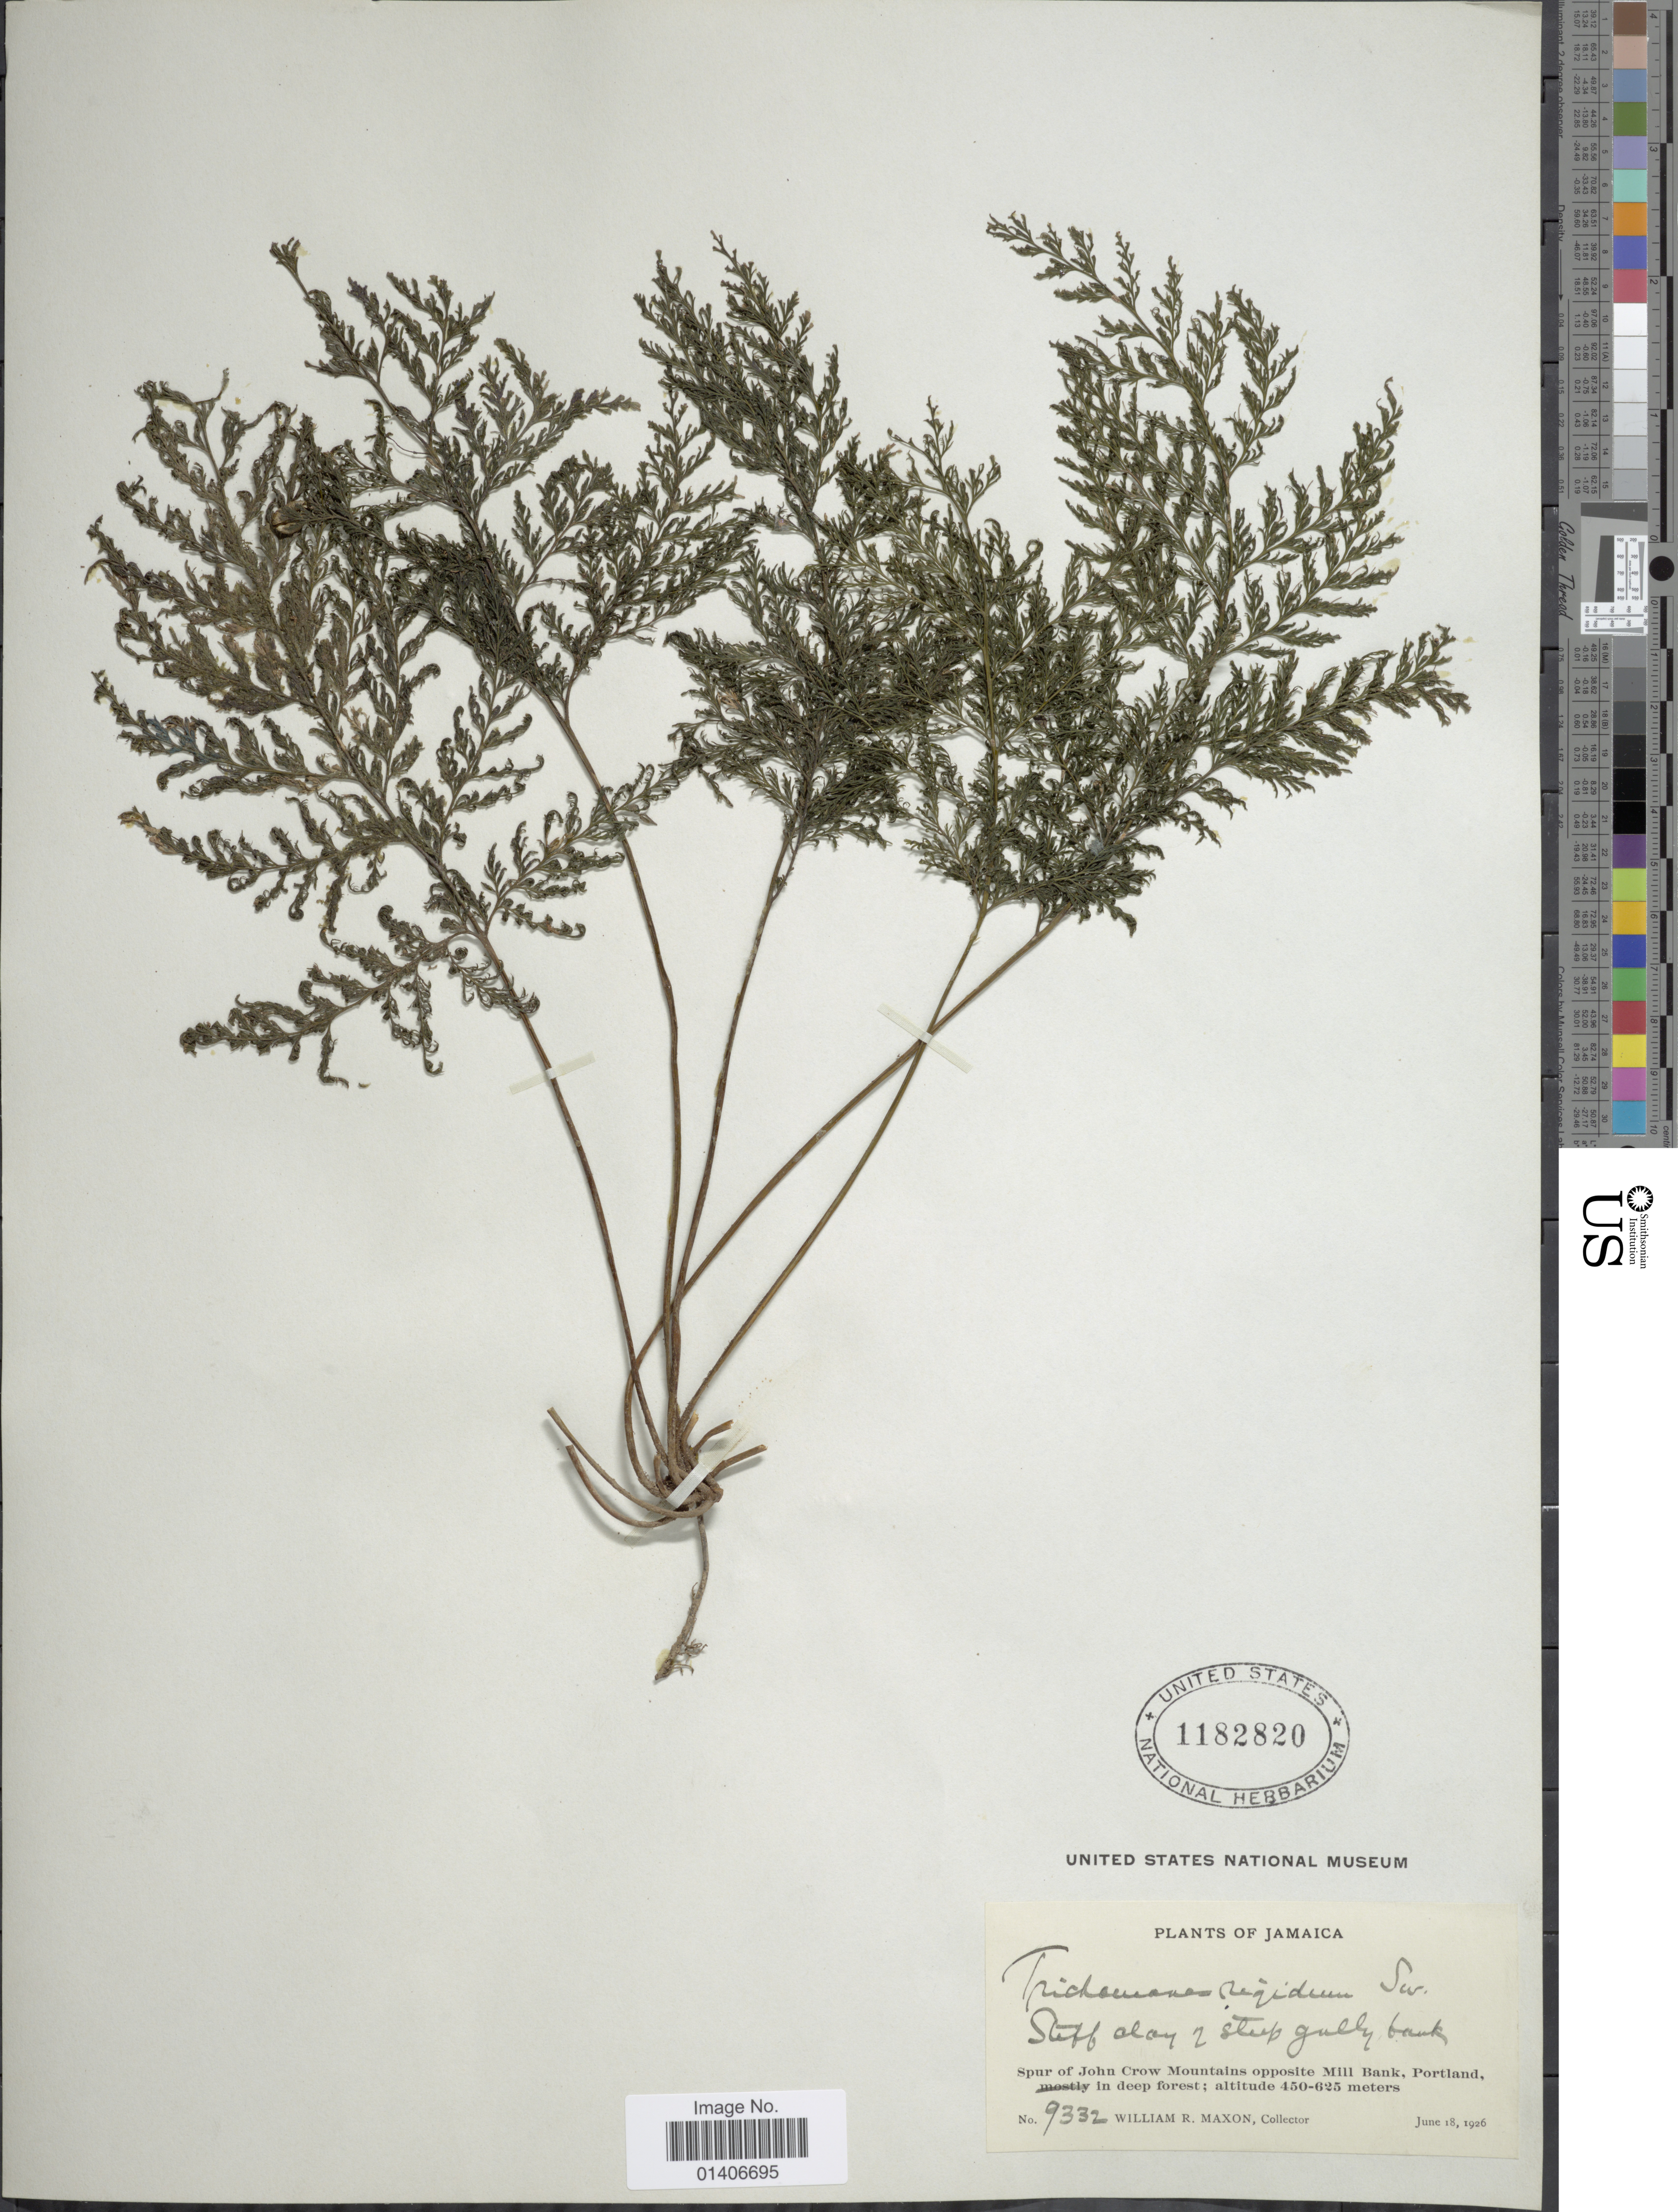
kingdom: Plantae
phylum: Tracheophyta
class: Polypodiopsida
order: Hymenophyllales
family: Hymenophyllaceae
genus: Abrodictyum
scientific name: Abrodictyum rigidum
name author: (Sw.) Ebihara & Dubuisson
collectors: W. R. Maxon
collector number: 9332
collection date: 1926-06-18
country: Jamaica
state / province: Portland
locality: Spur of John Crow Mountains opposite Mill Bank, in deep forest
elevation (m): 450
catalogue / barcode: US 1182820